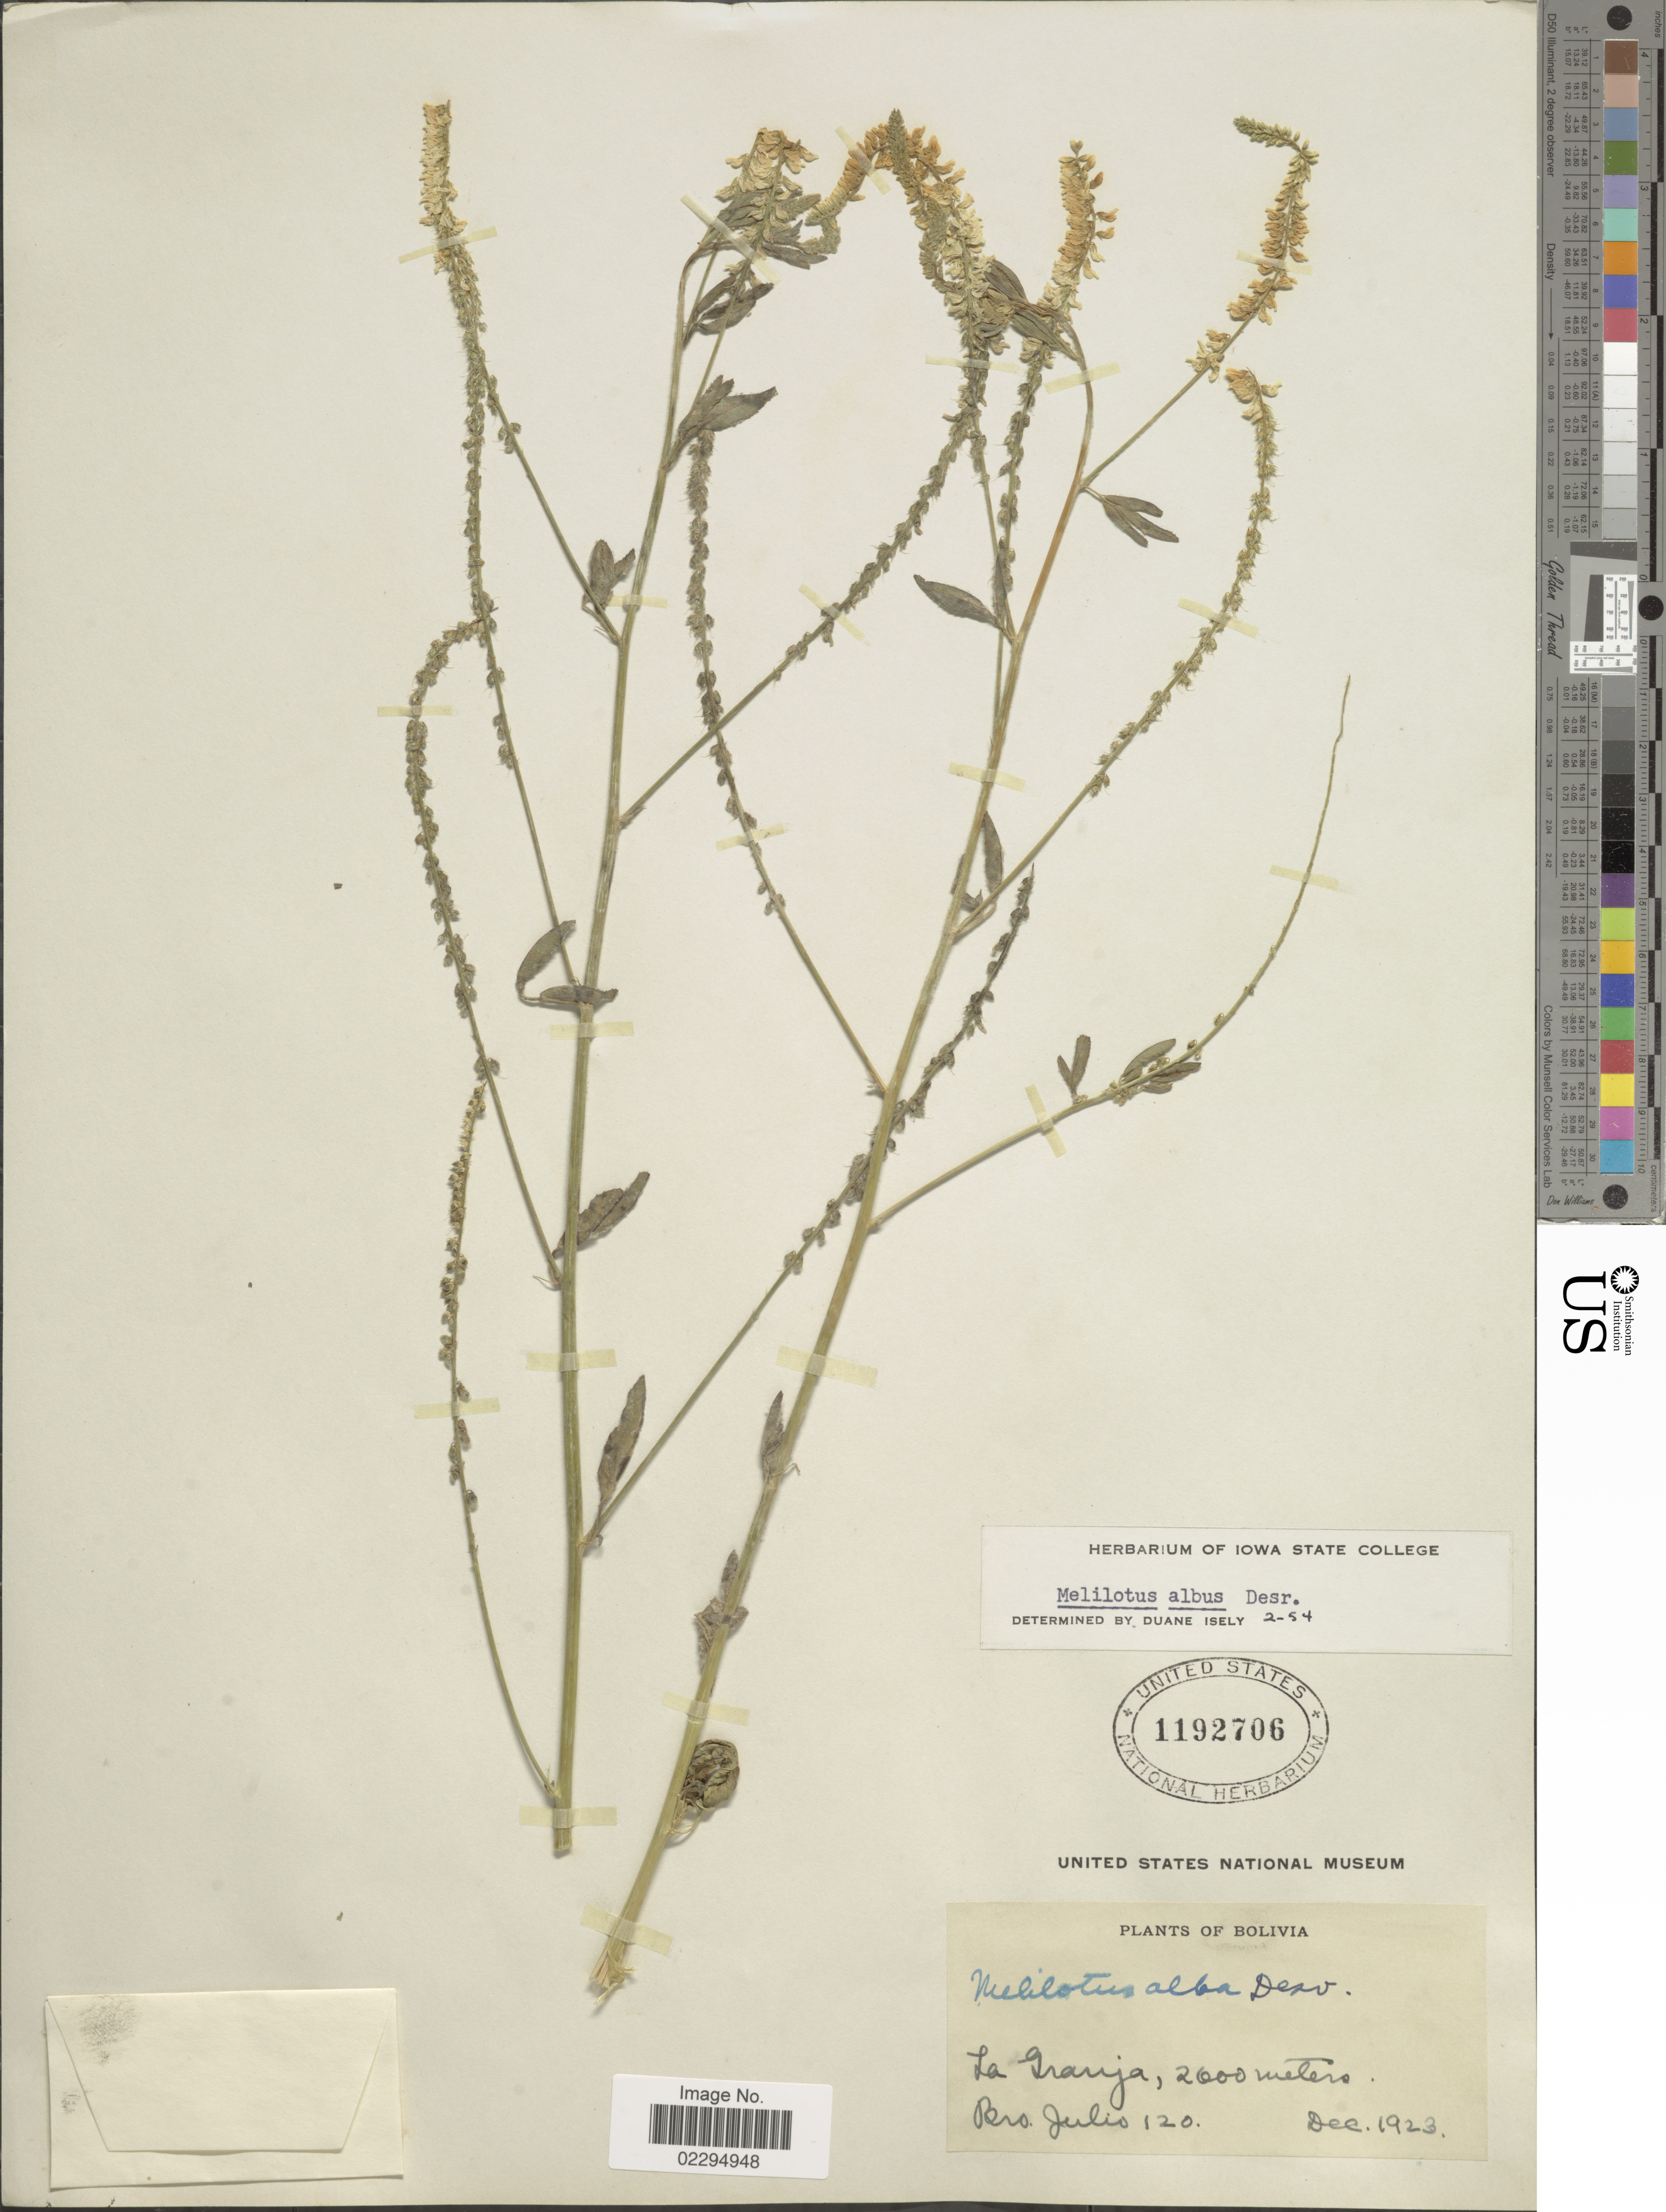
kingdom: Plantae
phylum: Tracheophyta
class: Magnoliopsida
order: Fabales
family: Fabaceae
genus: Melilotus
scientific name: Melilotus albus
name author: Medik.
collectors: Bro. Julio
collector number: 120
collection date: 1923-12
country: Bolivia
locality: La Granja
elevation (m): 2600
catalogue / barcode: US 1192706